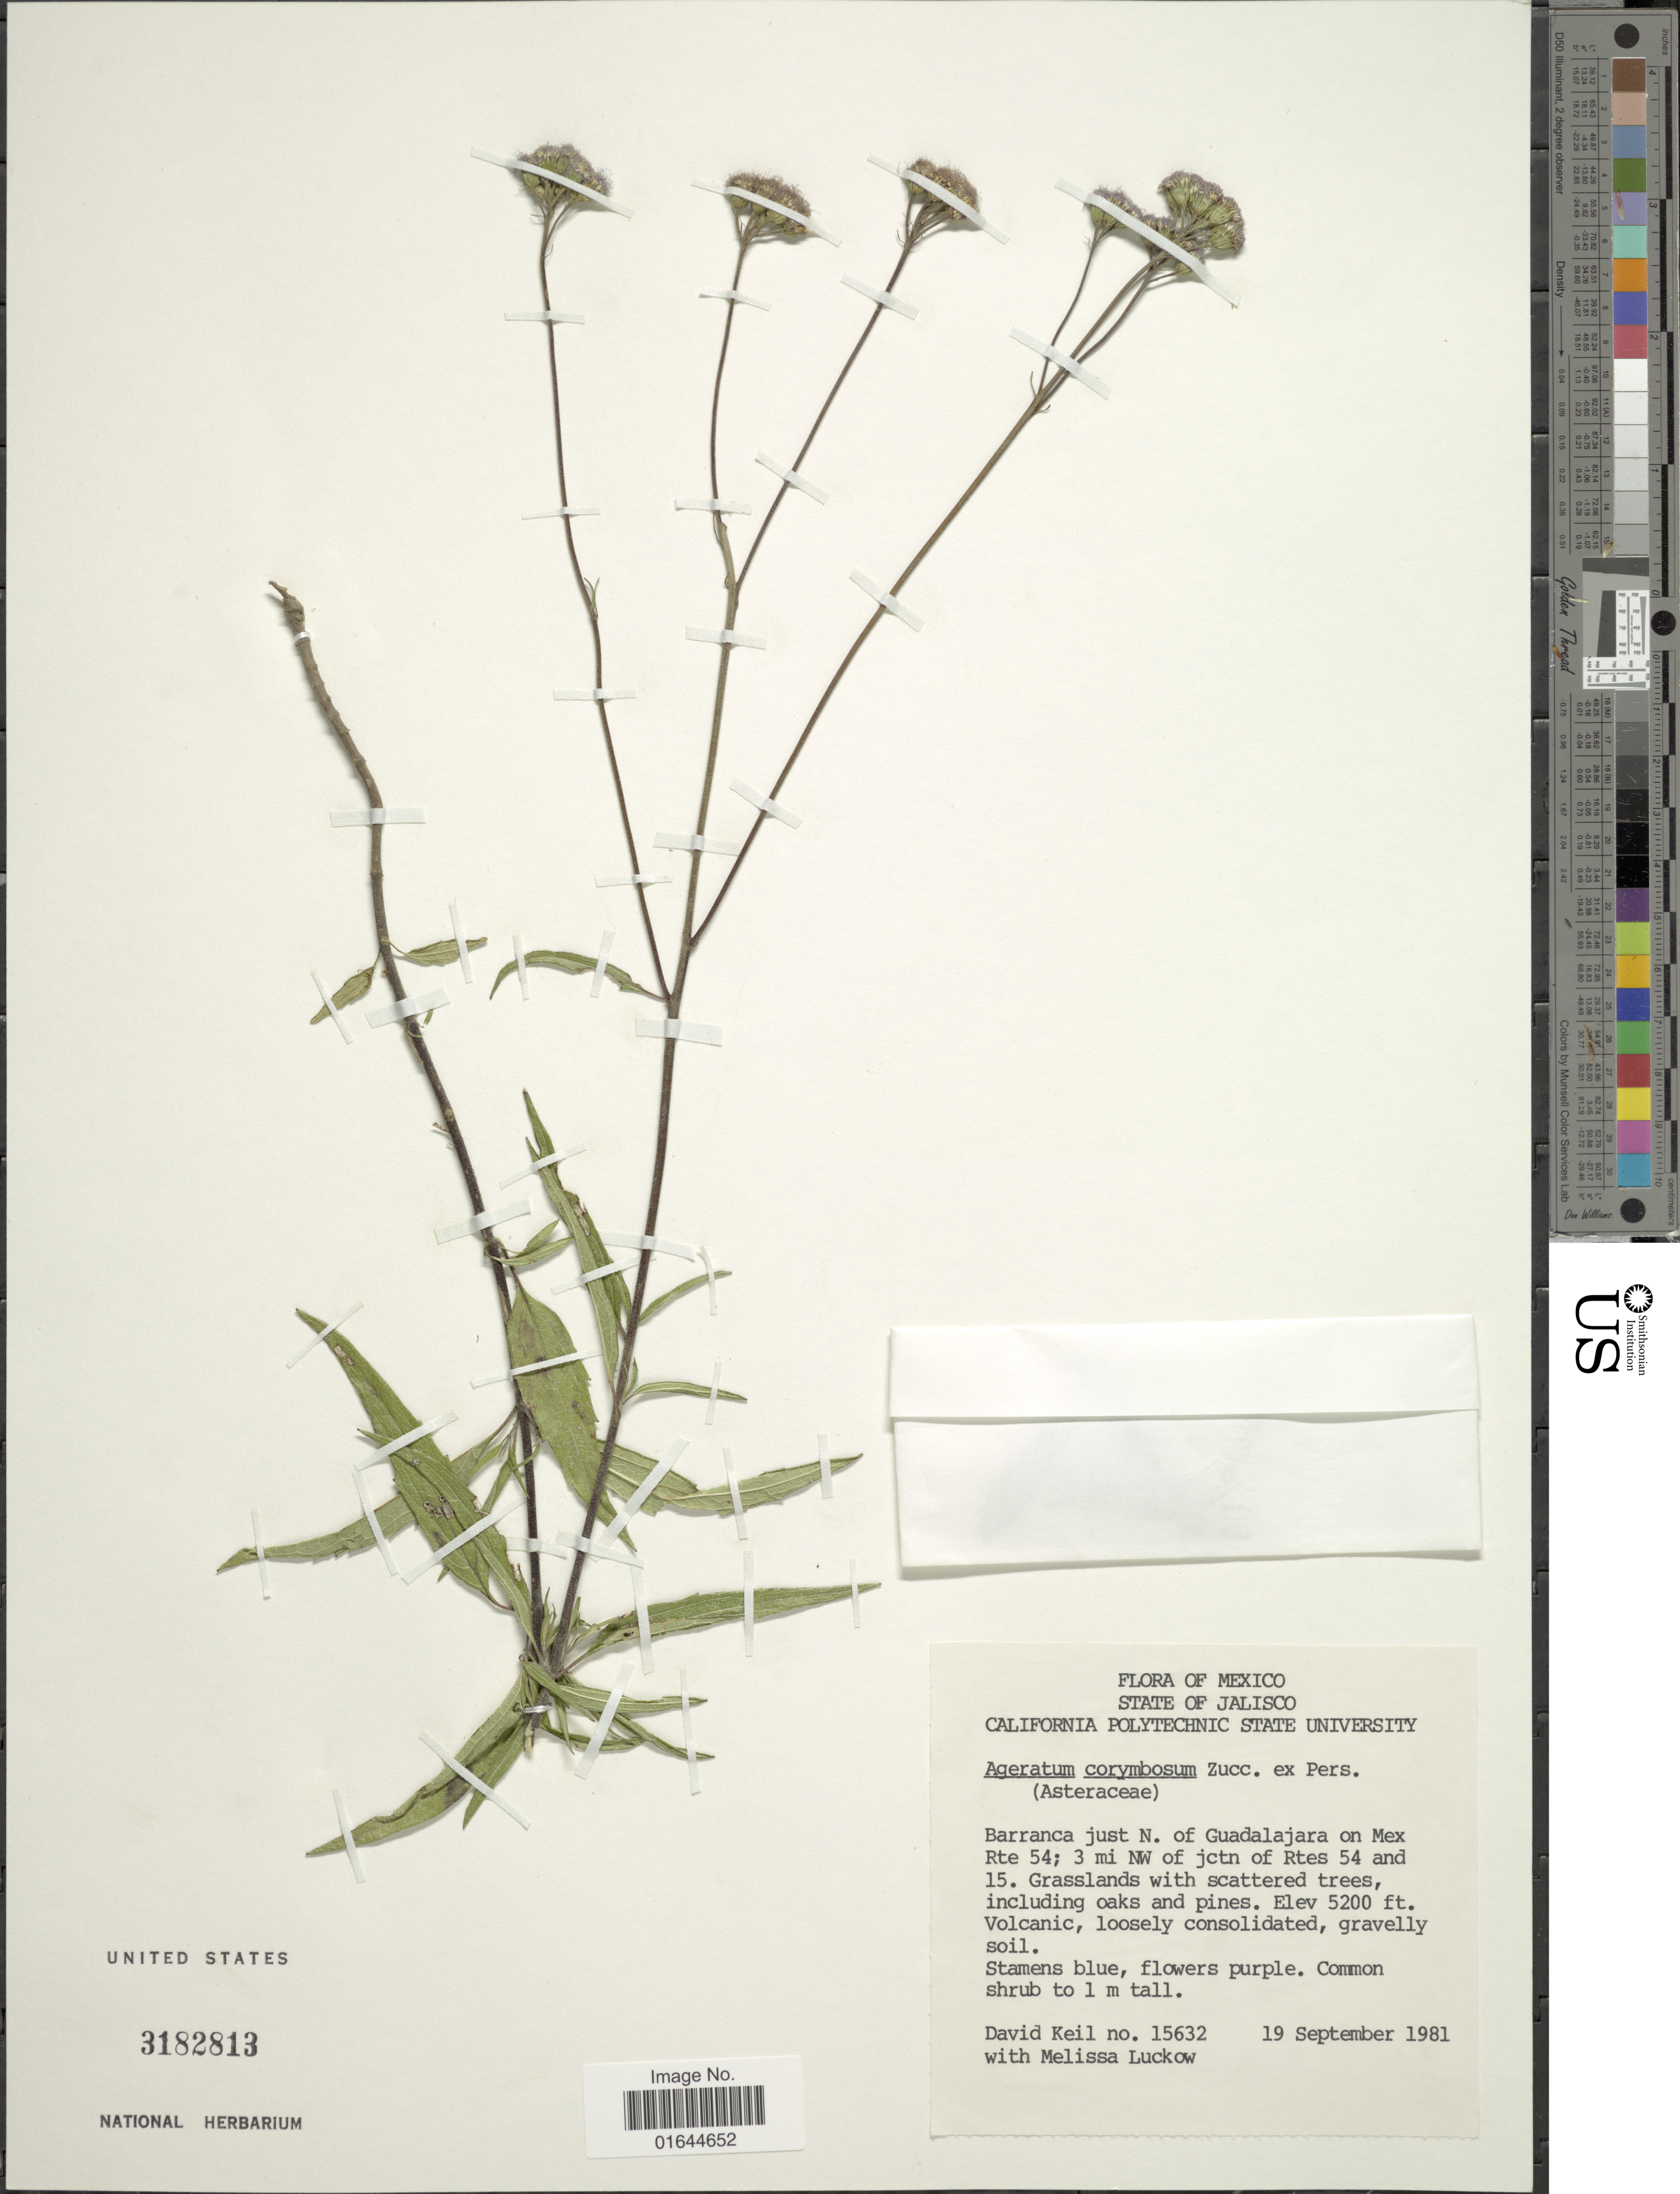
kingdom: Plantae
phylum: Tracheophyta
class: Magnoliopsida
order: Asterales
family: Asteraceae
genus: Ageratum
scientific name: Ageratum corymbosum f. corymbosum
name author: Zuccagni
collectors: D. J. Keil & M. A. Luckow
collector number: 15632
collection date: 1981-09-19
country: Mexico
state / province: Jalisco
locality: Mexico, State of Jalisco. Barranca just N. of Guadalajara on Mex Rte. 54; 3 mi NW of jctn of Rtes 54 and 15.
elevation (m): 1585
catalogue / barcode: US 3182813